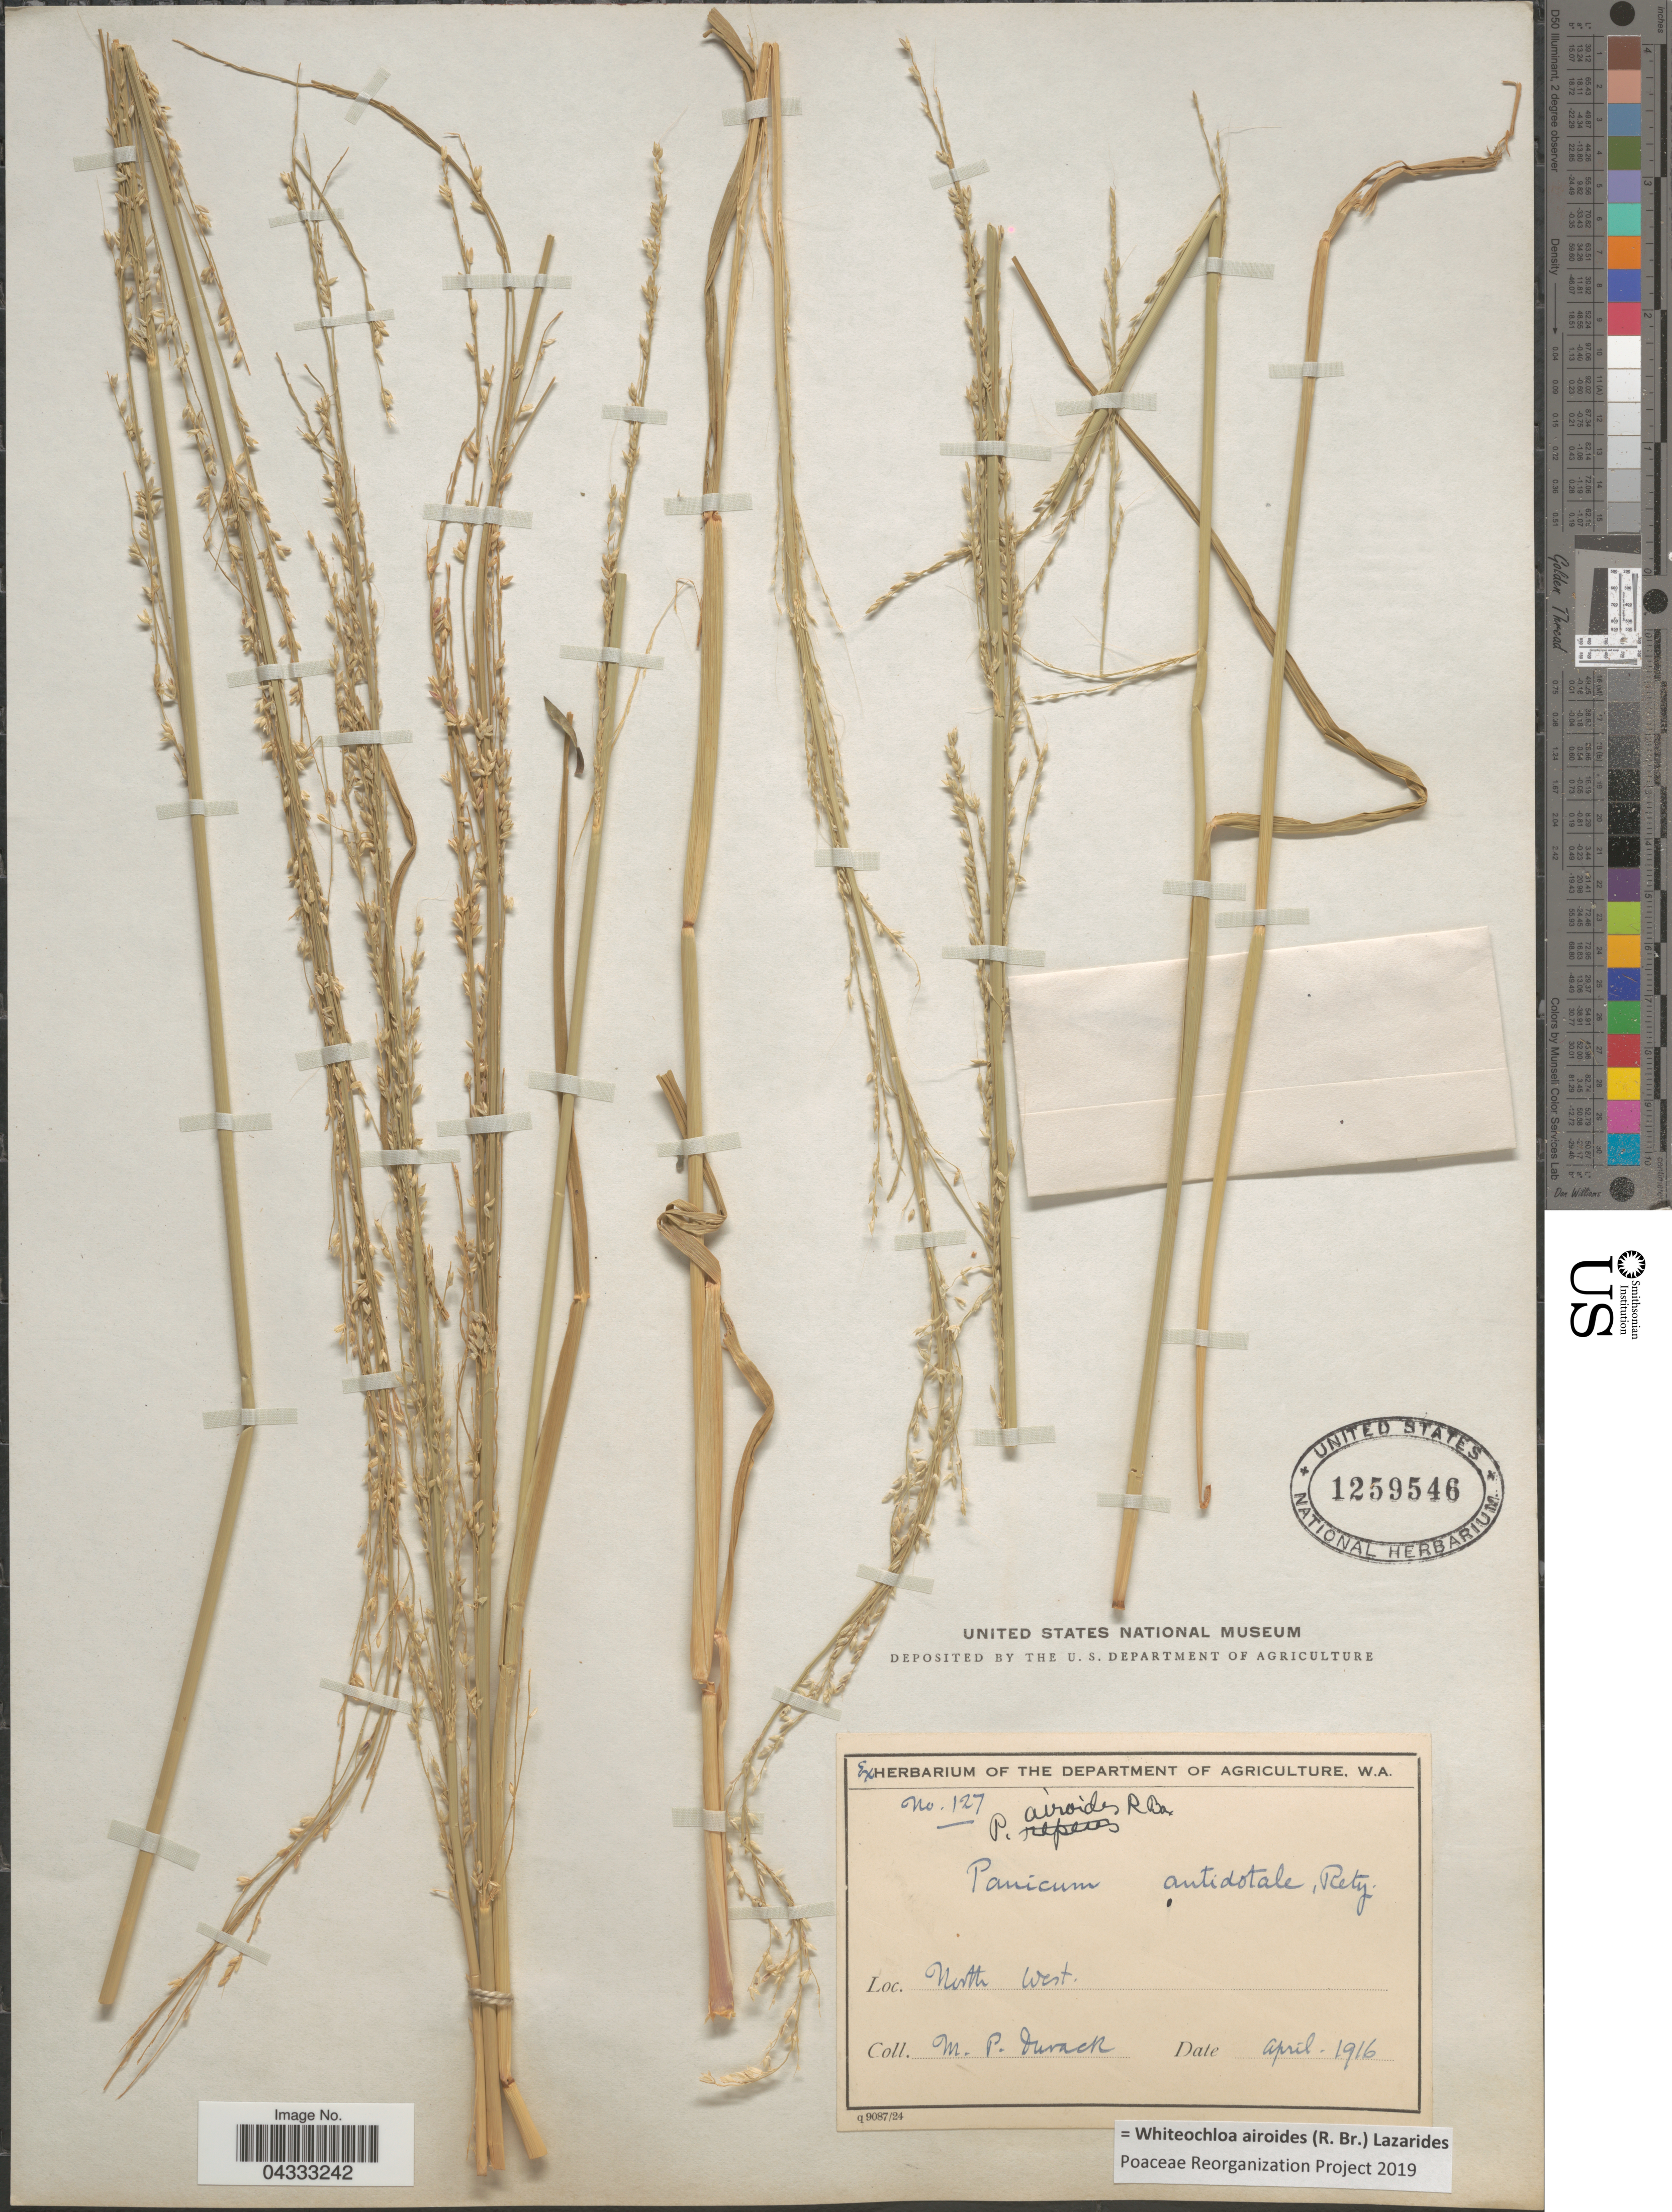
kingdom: Plantae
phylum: Tracheophyta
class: Liliopsida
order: Poales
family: Poaceae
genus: Whiteochloa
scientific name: Whiteochloa airoides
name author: (R.W. Br.) Lazarides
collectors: M. Durack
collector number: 127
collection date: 1916-04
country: Australia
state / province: Western Australia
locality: North West.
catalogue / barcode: US 1259546